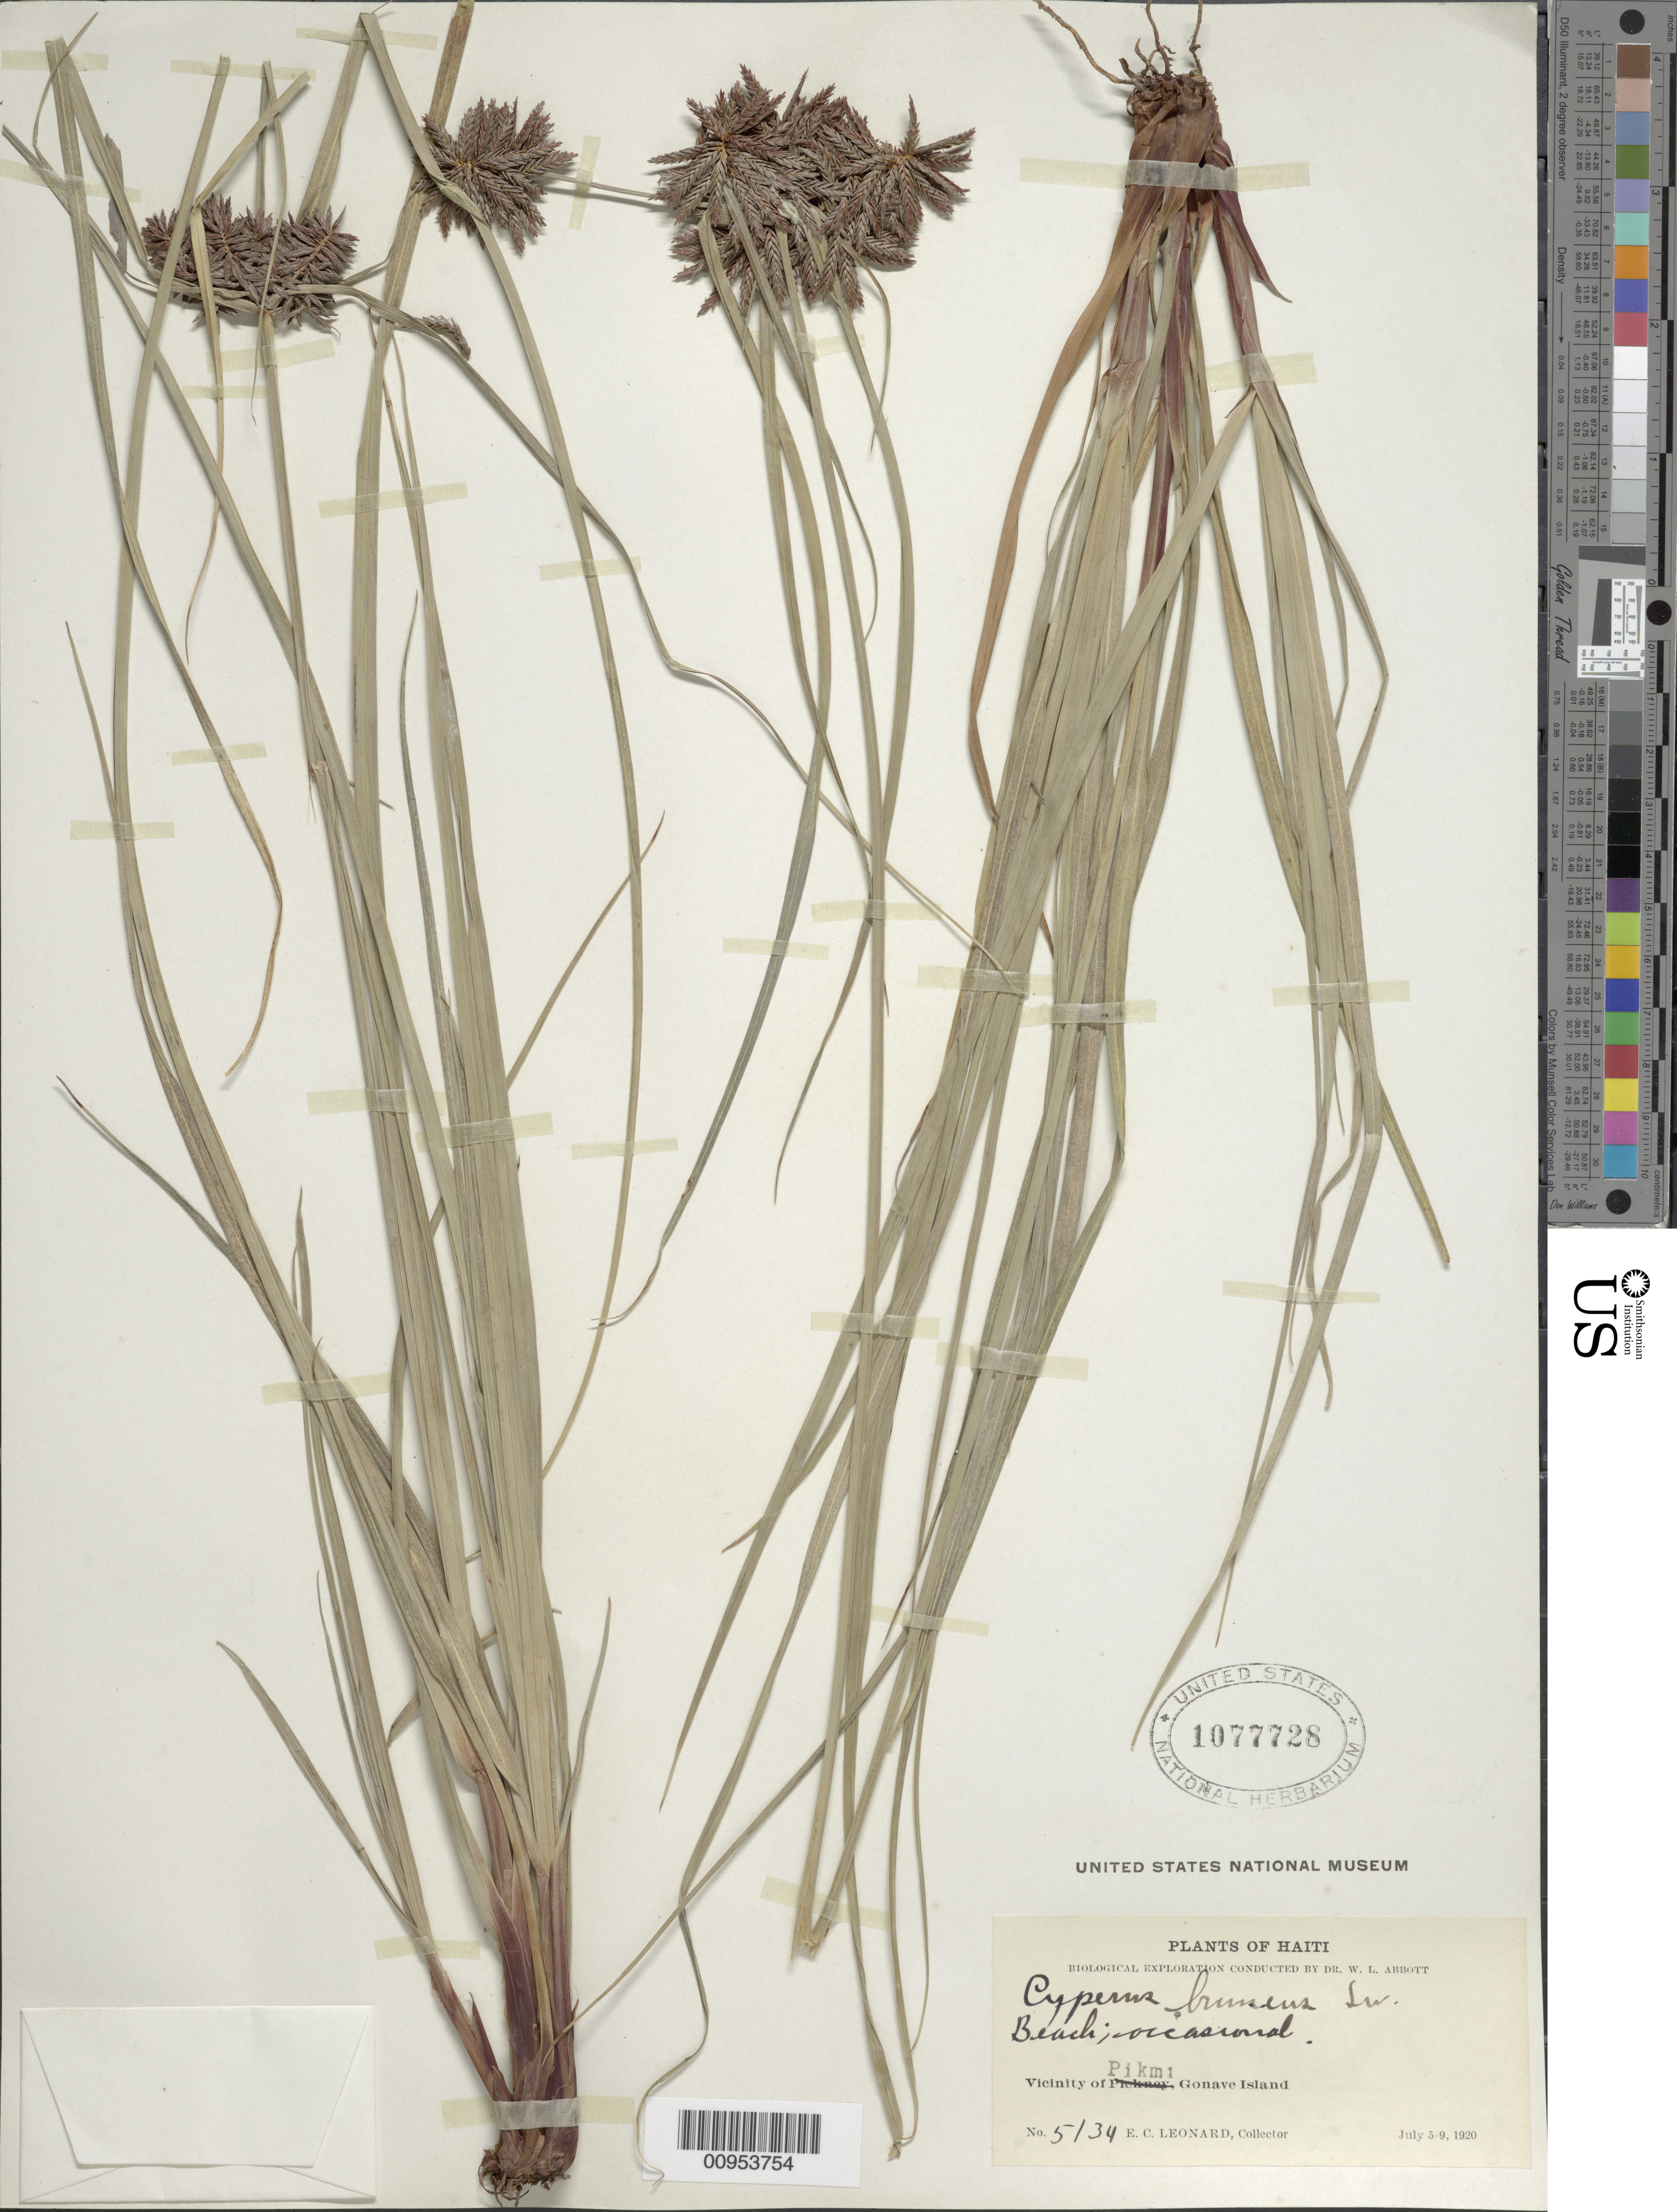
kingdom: Plantae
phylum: Tracheophyta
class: Liliopsida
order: Poales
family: Cyperaceae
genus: Cyperus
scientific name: Cyperus brunneus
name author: Sw.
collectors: E. C. Leonard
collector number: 5134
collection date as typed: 05 Jul 1920 to 09 Jul 1920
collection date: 1920-07-05/1920-07-09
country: Haiti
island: Gonave I.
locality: Vicinity of Pikmi, beach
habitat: Beach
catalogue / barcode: US 1077728